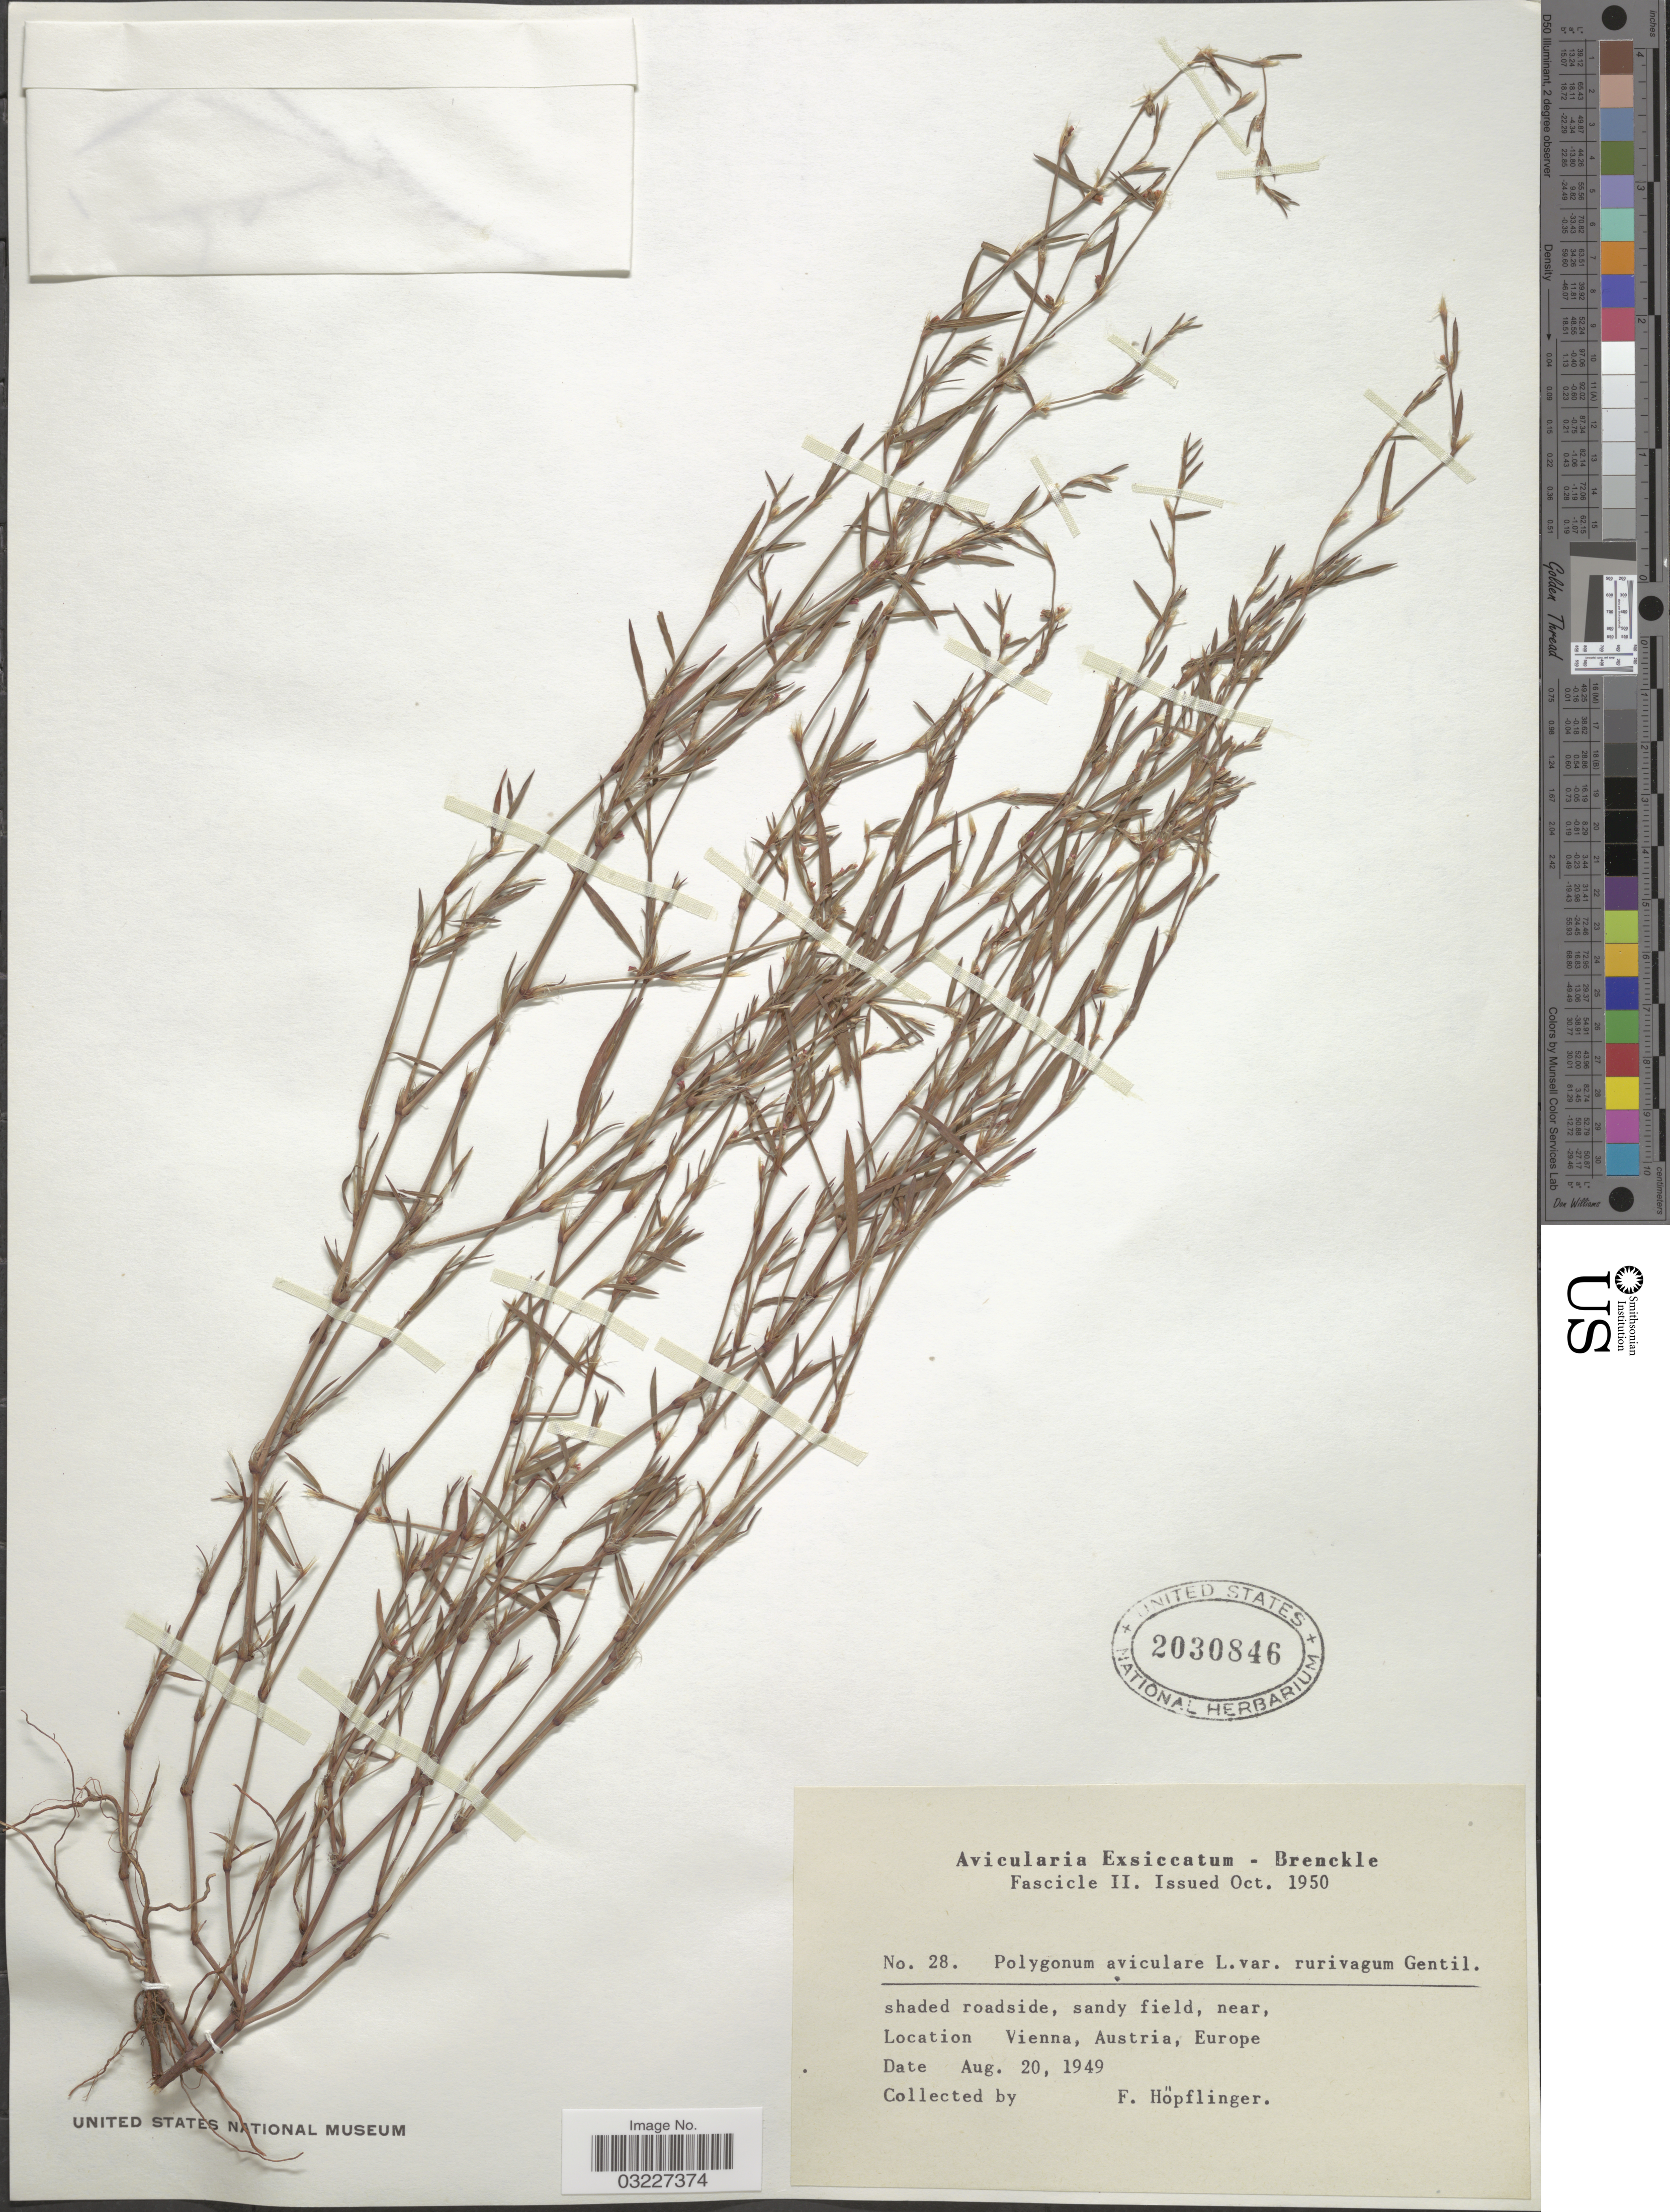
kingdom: Plantae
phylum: Tracheophyta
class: Magnoliopsida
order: Caryophyllales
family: Polygonaceae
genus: Polygonum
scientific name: Polygonum rurivagum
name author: Jord. ex Boreau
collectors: F. Hopflinger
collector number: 28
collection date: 1949-08-20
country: Austria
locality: Near, Vienna.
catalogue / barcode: US 2030846